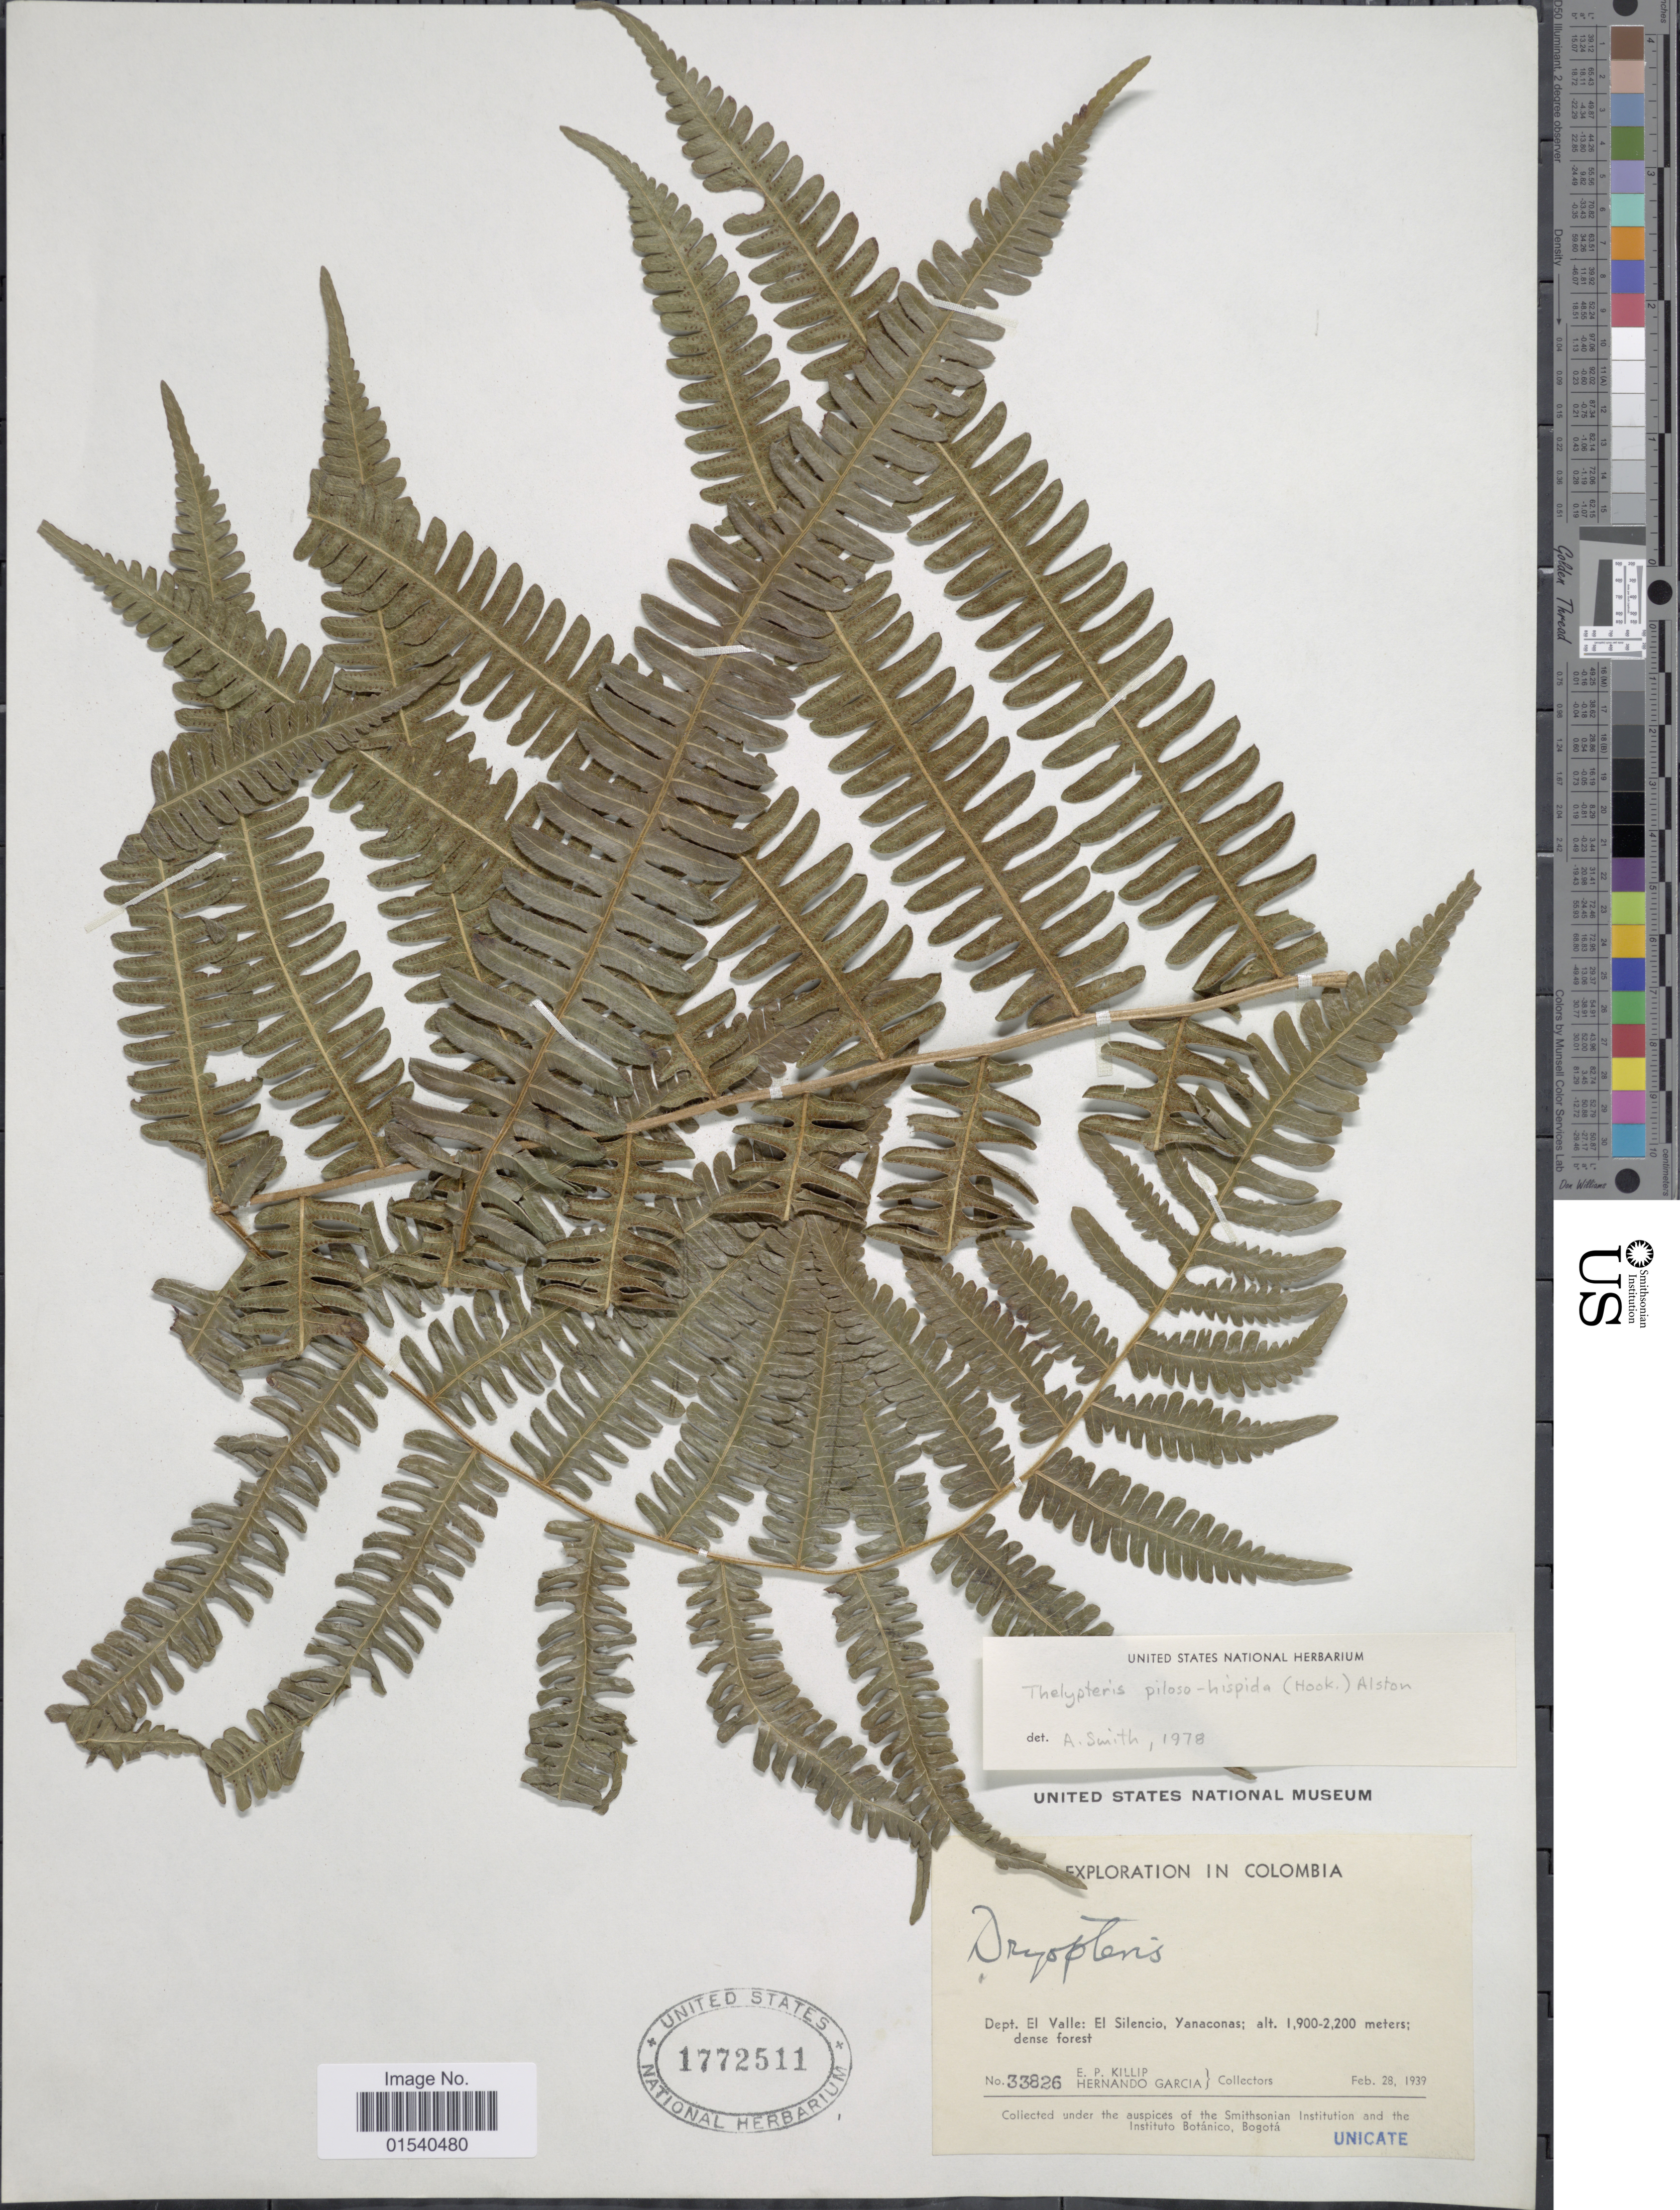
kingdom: Plantae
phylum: Tracheophyta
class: Polypodiopsida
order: Polypodiales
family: Thelypteridaceae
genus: Amauropelta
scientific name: Amauropelta pilosohispida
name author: (Hook.) A.R. Sm.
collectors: E. P. Killip & H. Garcia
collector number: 33826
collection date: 1939-02-28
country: Colombia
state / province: Valle del Cauca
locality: Dept. El Valle: El Silencio, Yanaconas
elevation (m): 1900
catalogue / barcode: US 1772511